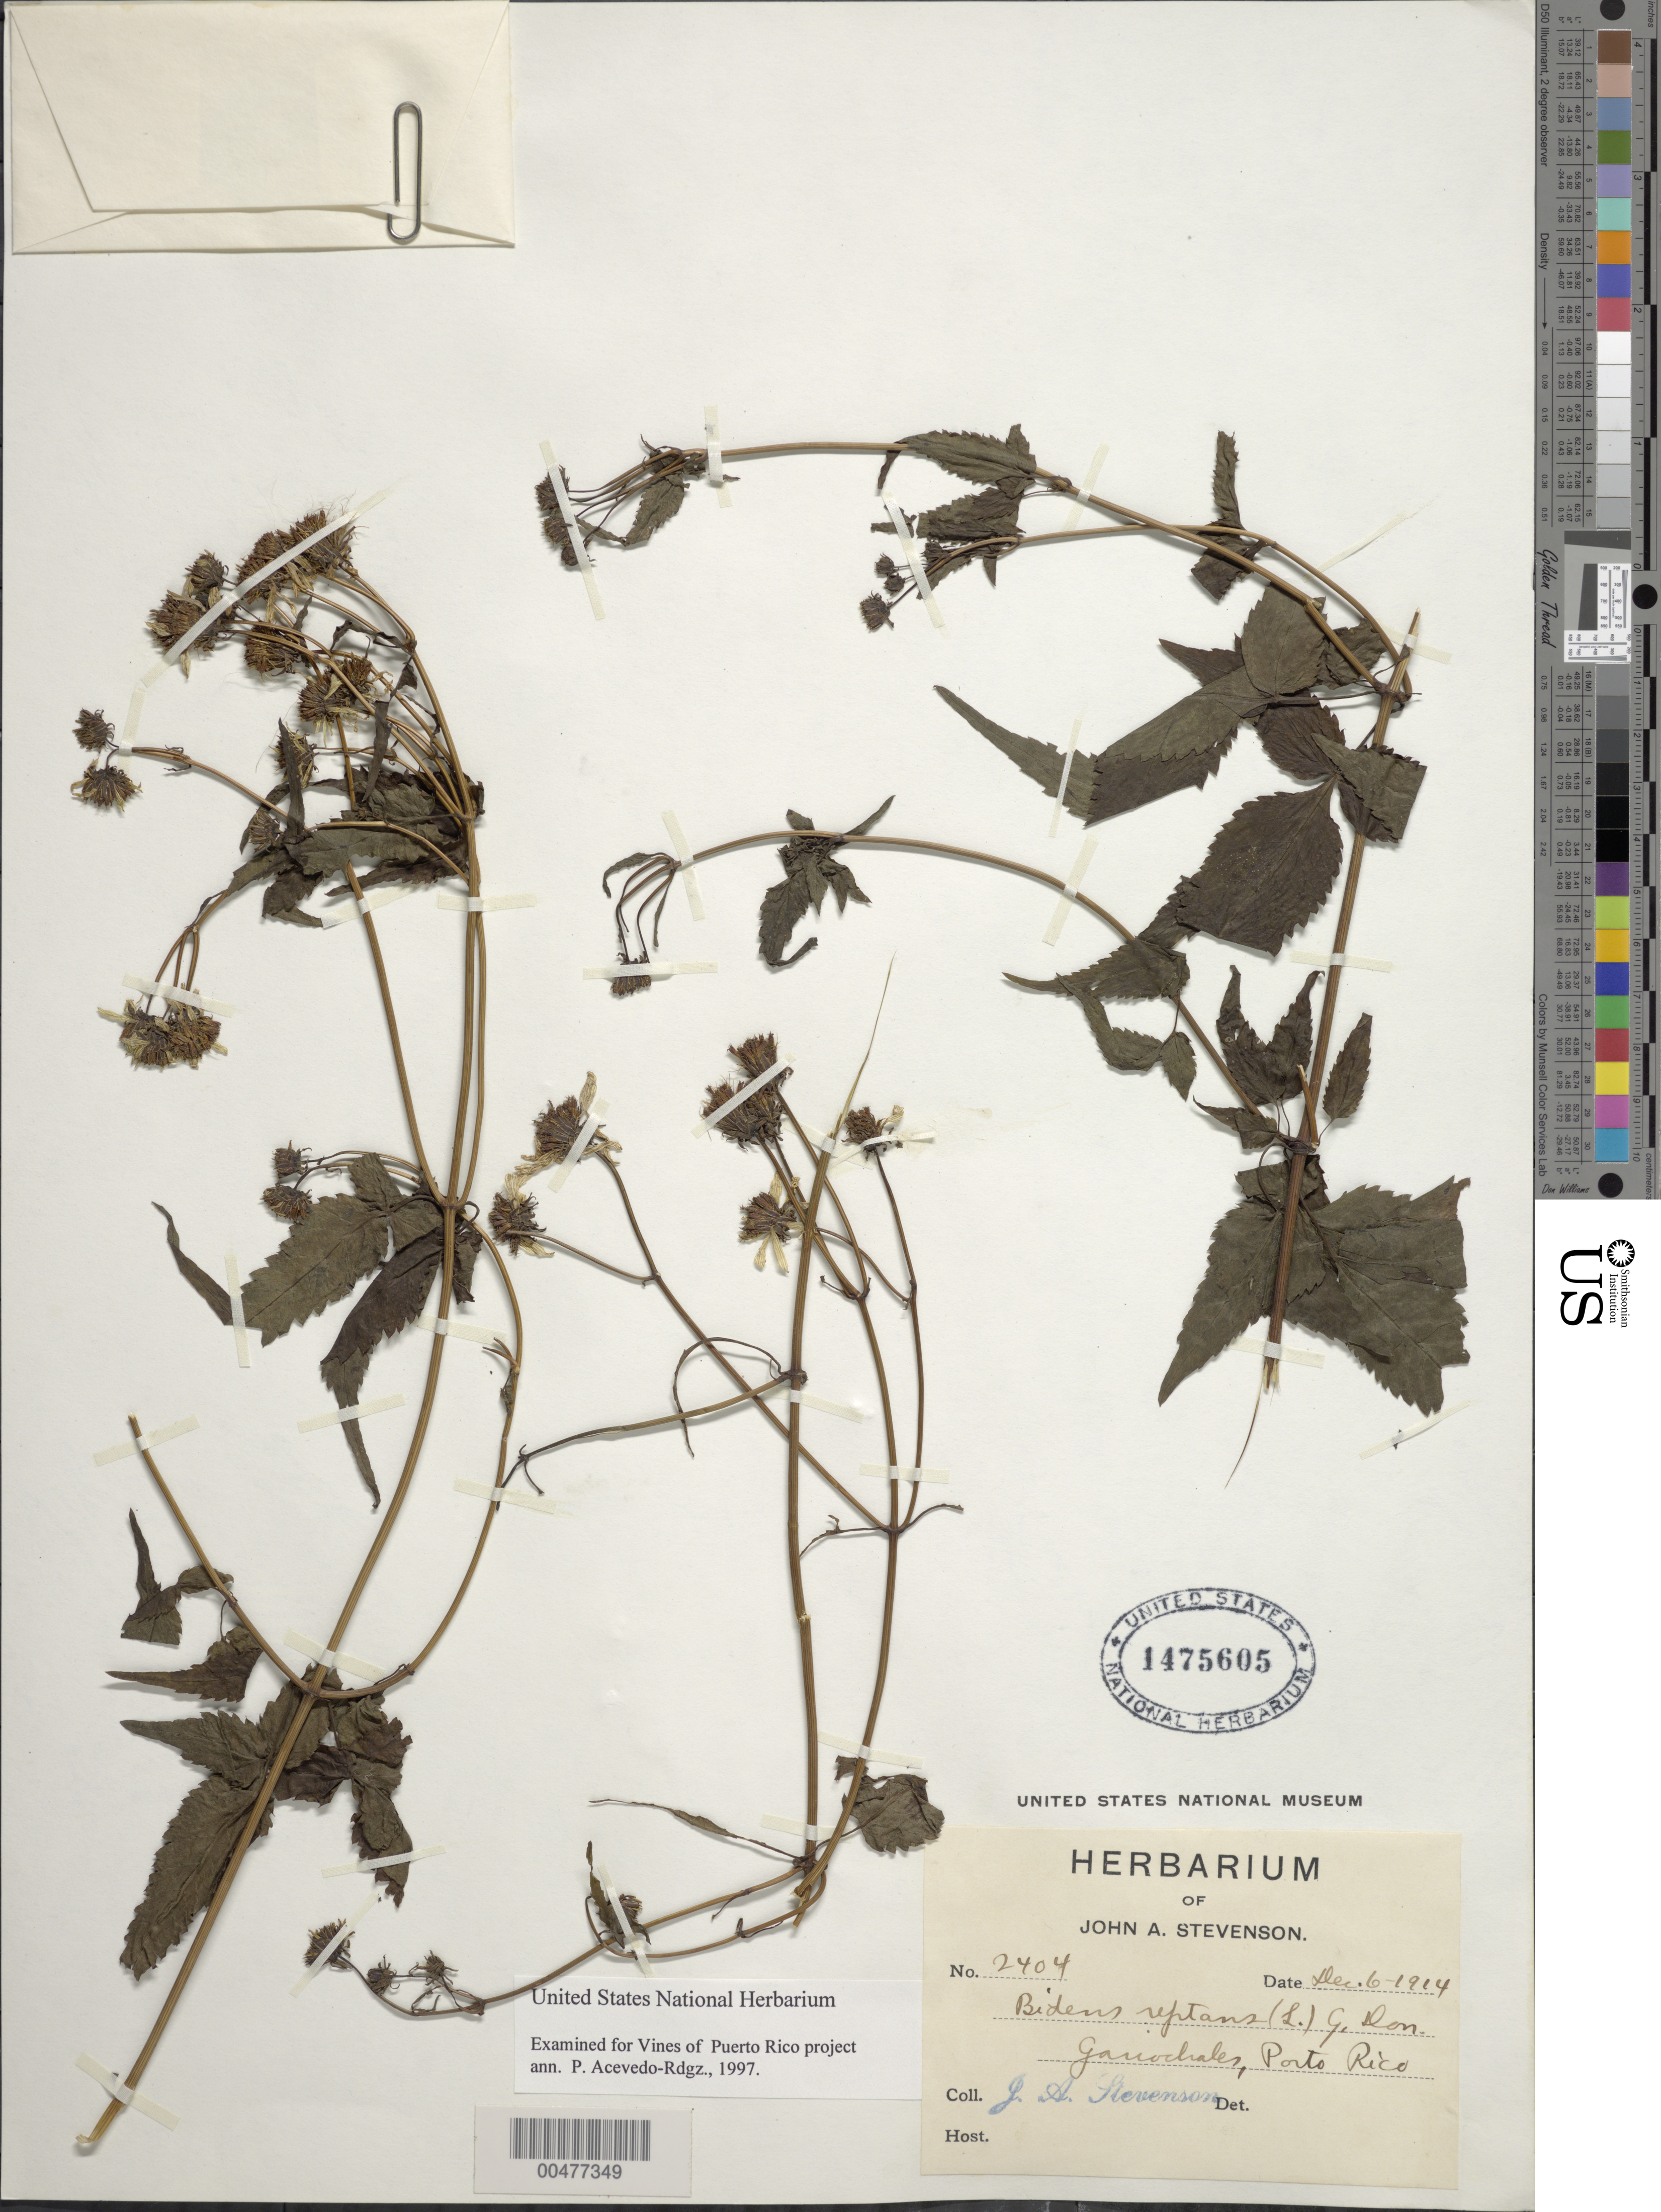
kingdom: Plantae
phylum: Tracheophyta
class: Magnoliopsida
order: Asterales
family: Asteraceae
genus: Bidens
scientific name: Bidens reptans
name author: (L.) G. Don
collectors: J. Stevenson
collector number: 2404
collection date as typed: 06 Dec 1914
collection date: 1914-12-06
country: Puerto Rico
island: Greater Antilles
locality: Garrochales.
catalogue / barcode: US 1475605